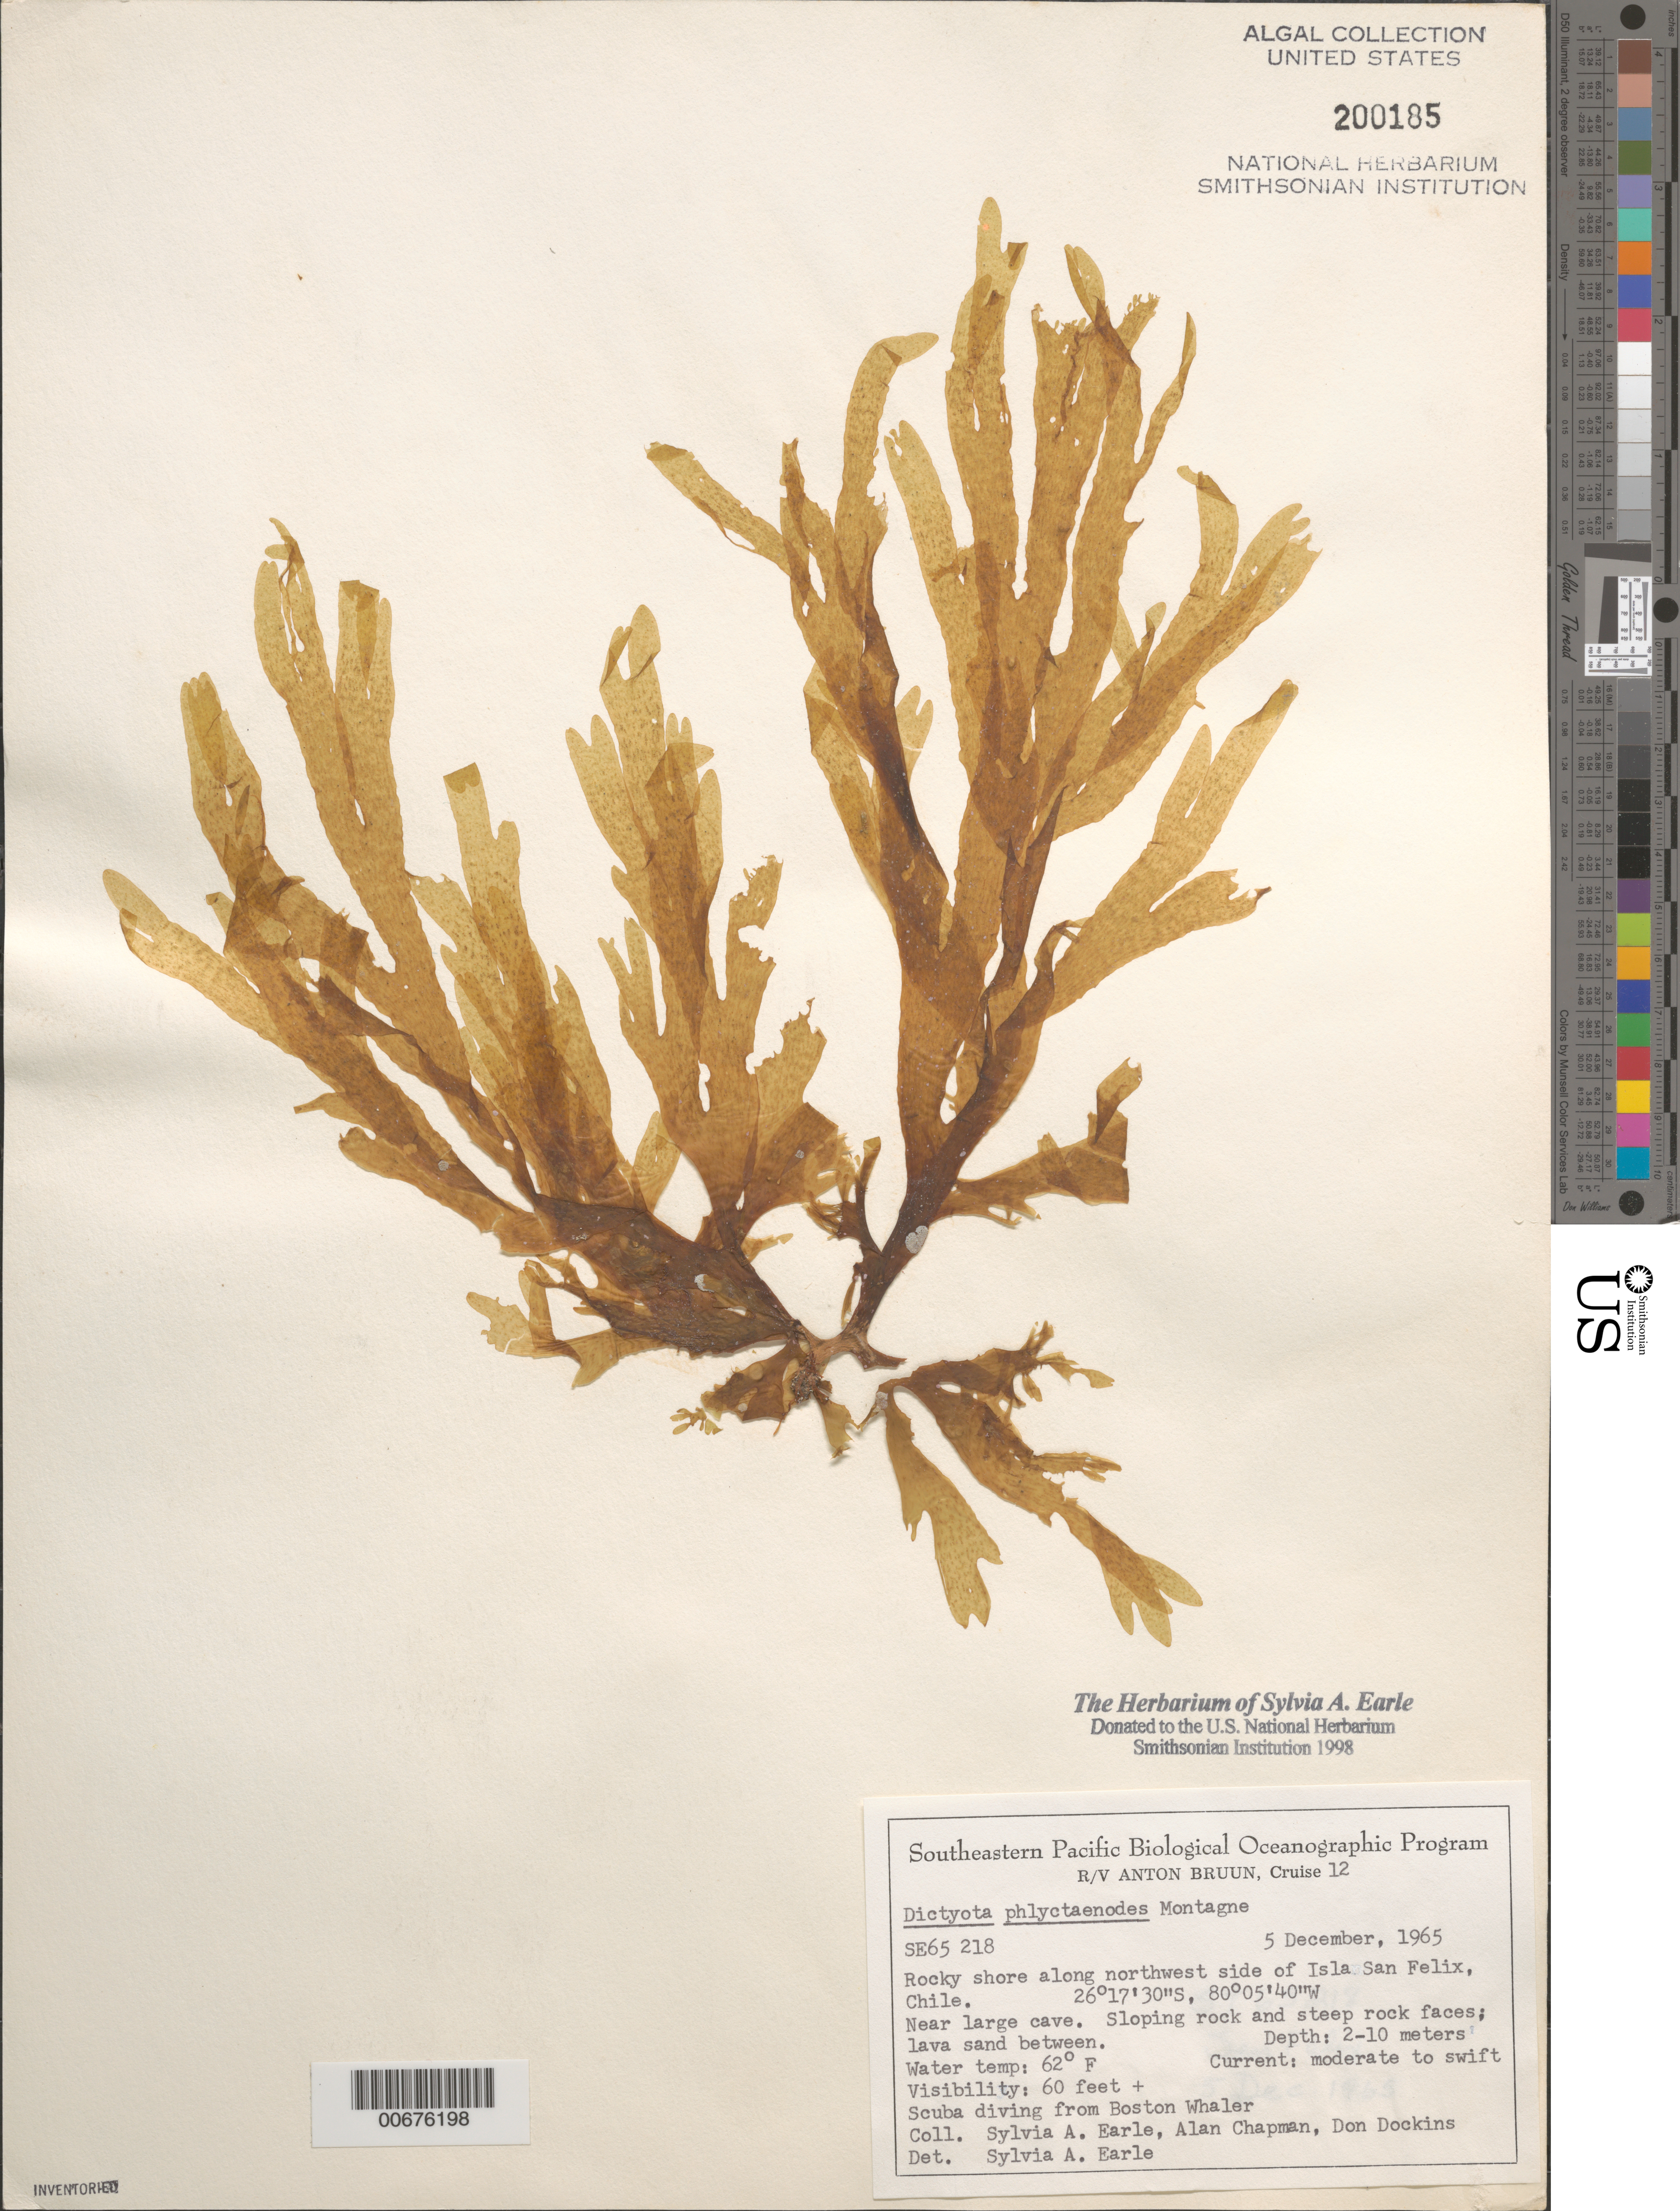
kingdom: Chromista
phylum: Ochrophyta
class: Phaeophyceae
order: Dictyotales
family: Dictyotaceae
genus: Dictyota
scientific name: Dictyota phlyctaenodes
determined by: Earle, S. A.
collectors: S. A. Earle, A. Chapman & D. Dockins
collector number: SE 65218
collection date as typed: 05 Dec 1965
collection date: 1965-12-05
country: Chile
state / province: Atacama (III)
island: Isla San Felix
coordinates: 26 17' 30" S, 80 05' 40" W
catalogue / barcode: US 200185